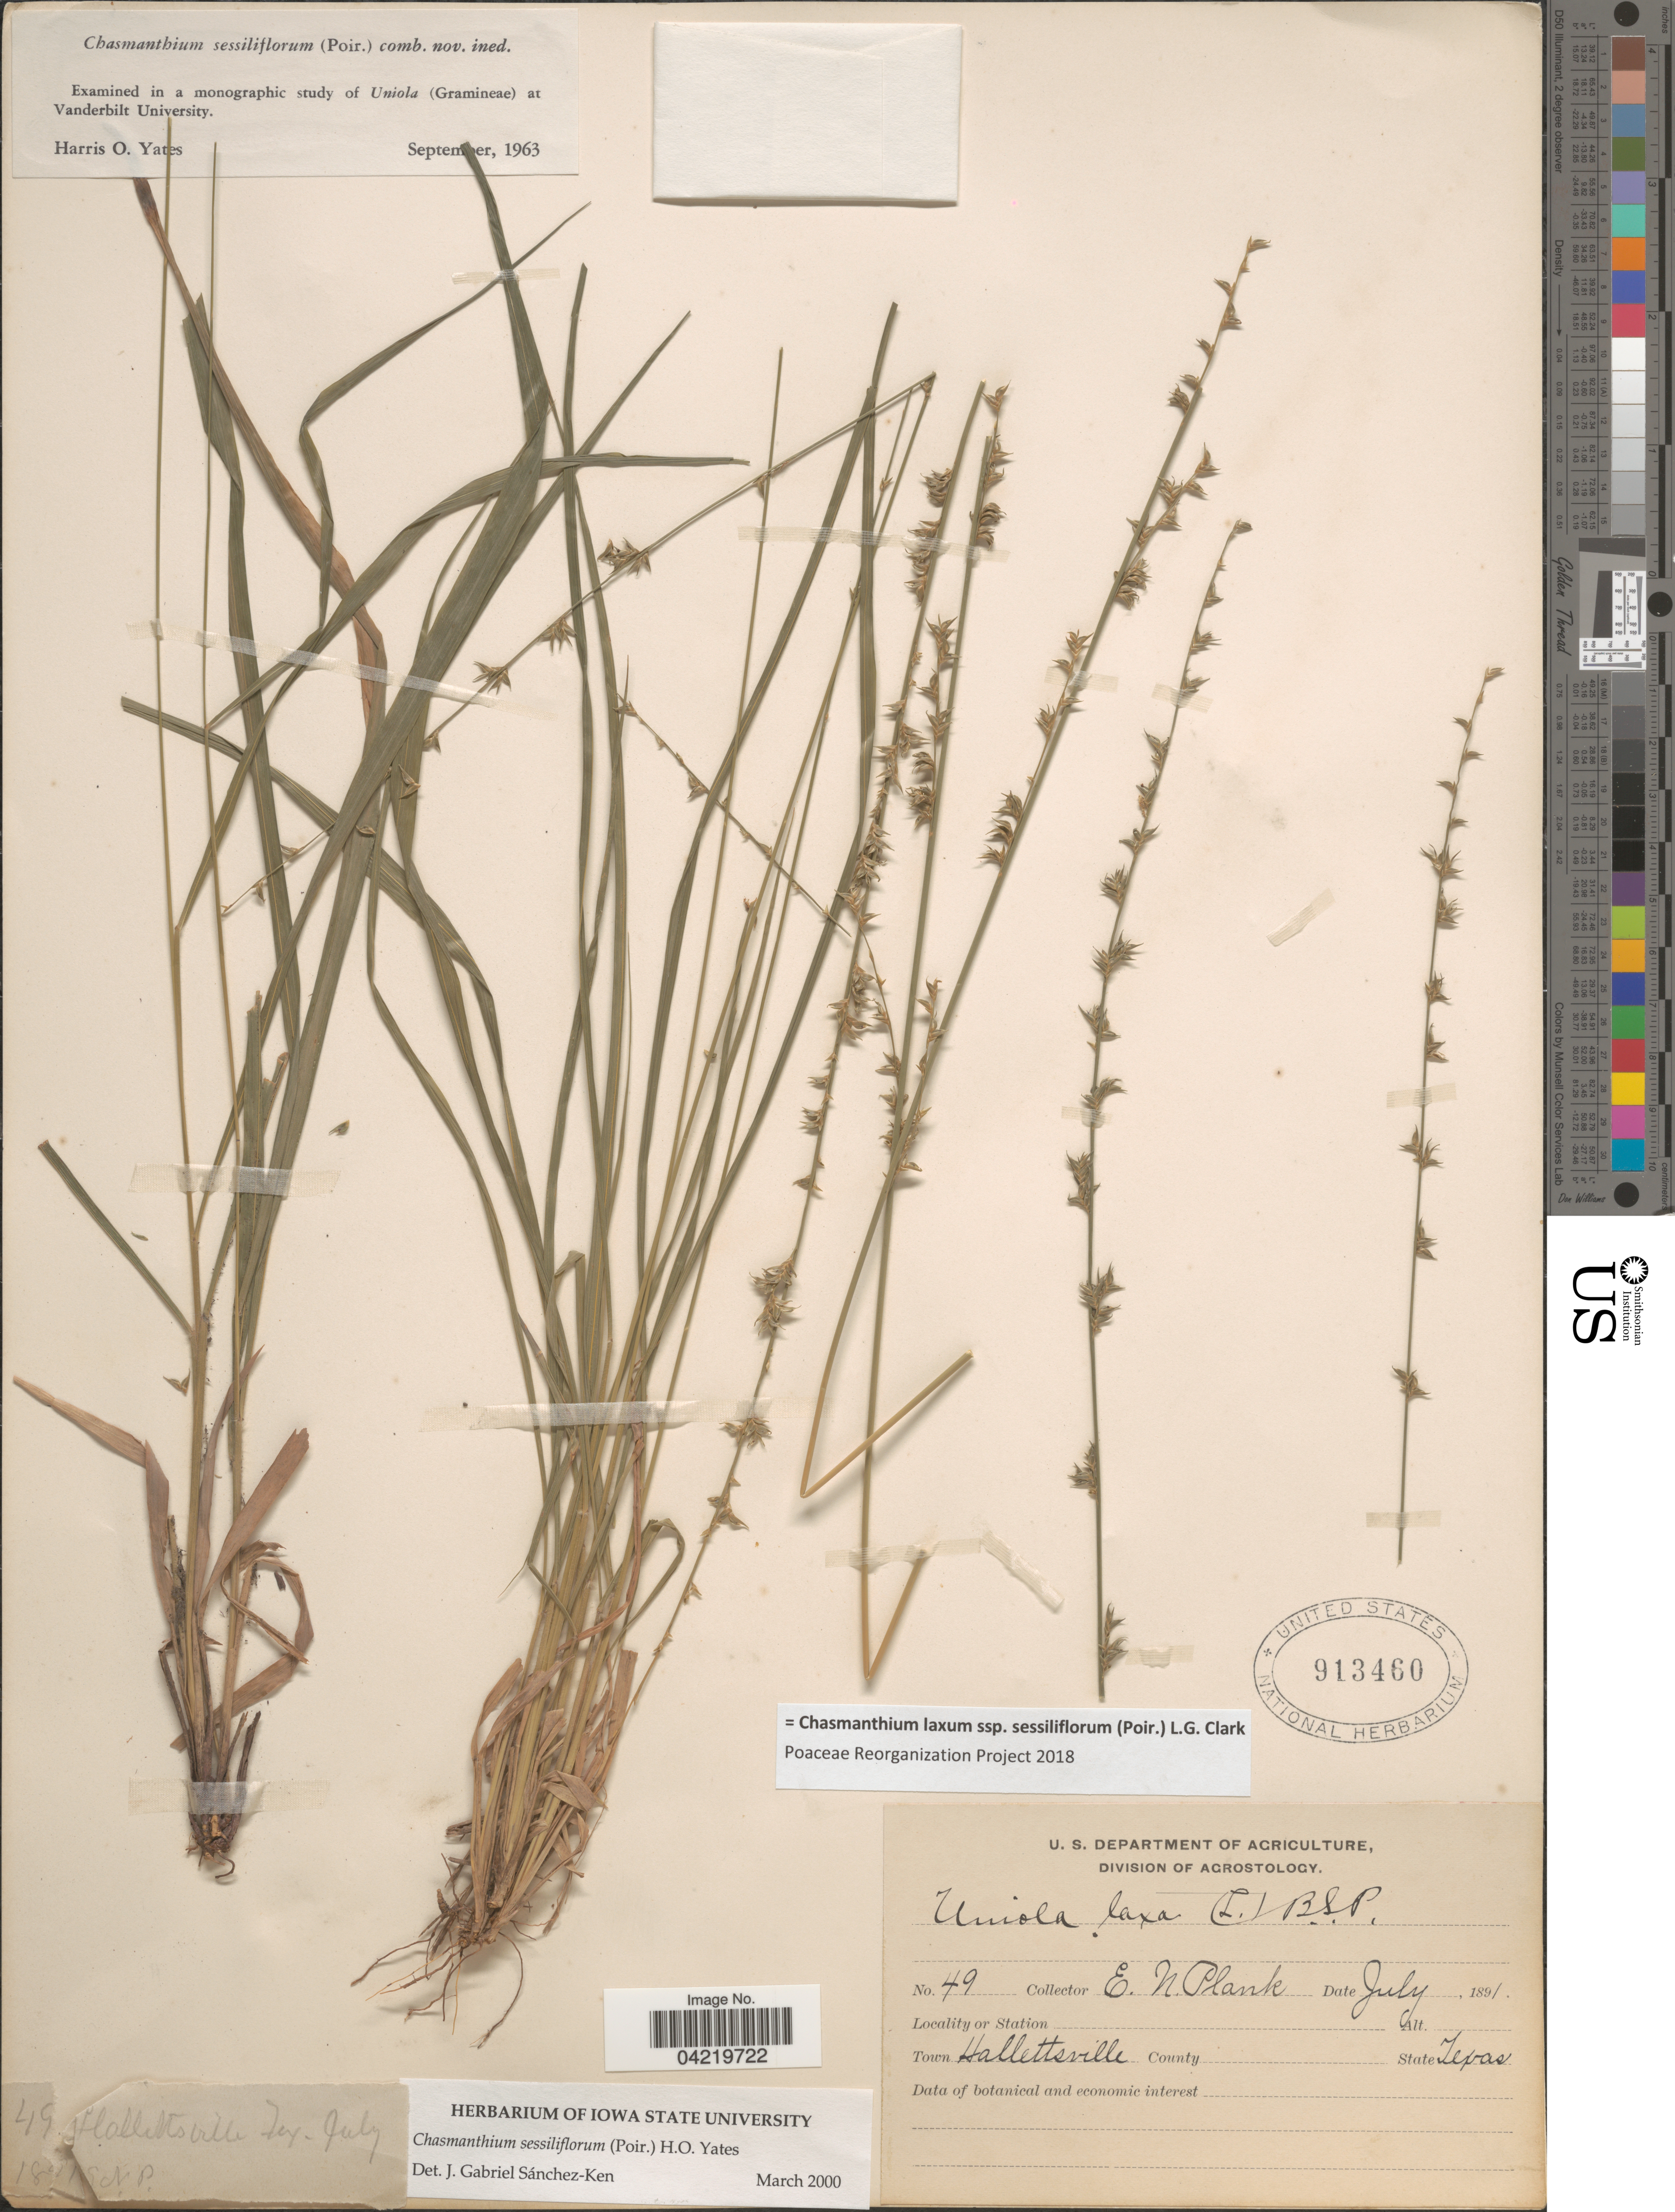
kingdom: Plantae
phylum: Tracheophyta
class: Liliopsida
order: Poales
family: Poaceae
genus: Chasmanthium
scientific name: Chasmanthium laxum subsp. sessiliflorum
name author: (L.) H.O. Yates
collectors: E. Plank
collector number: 49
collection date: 1891-07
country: United States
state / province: Texas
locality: Town Hallettsville.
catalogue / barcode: US 913460